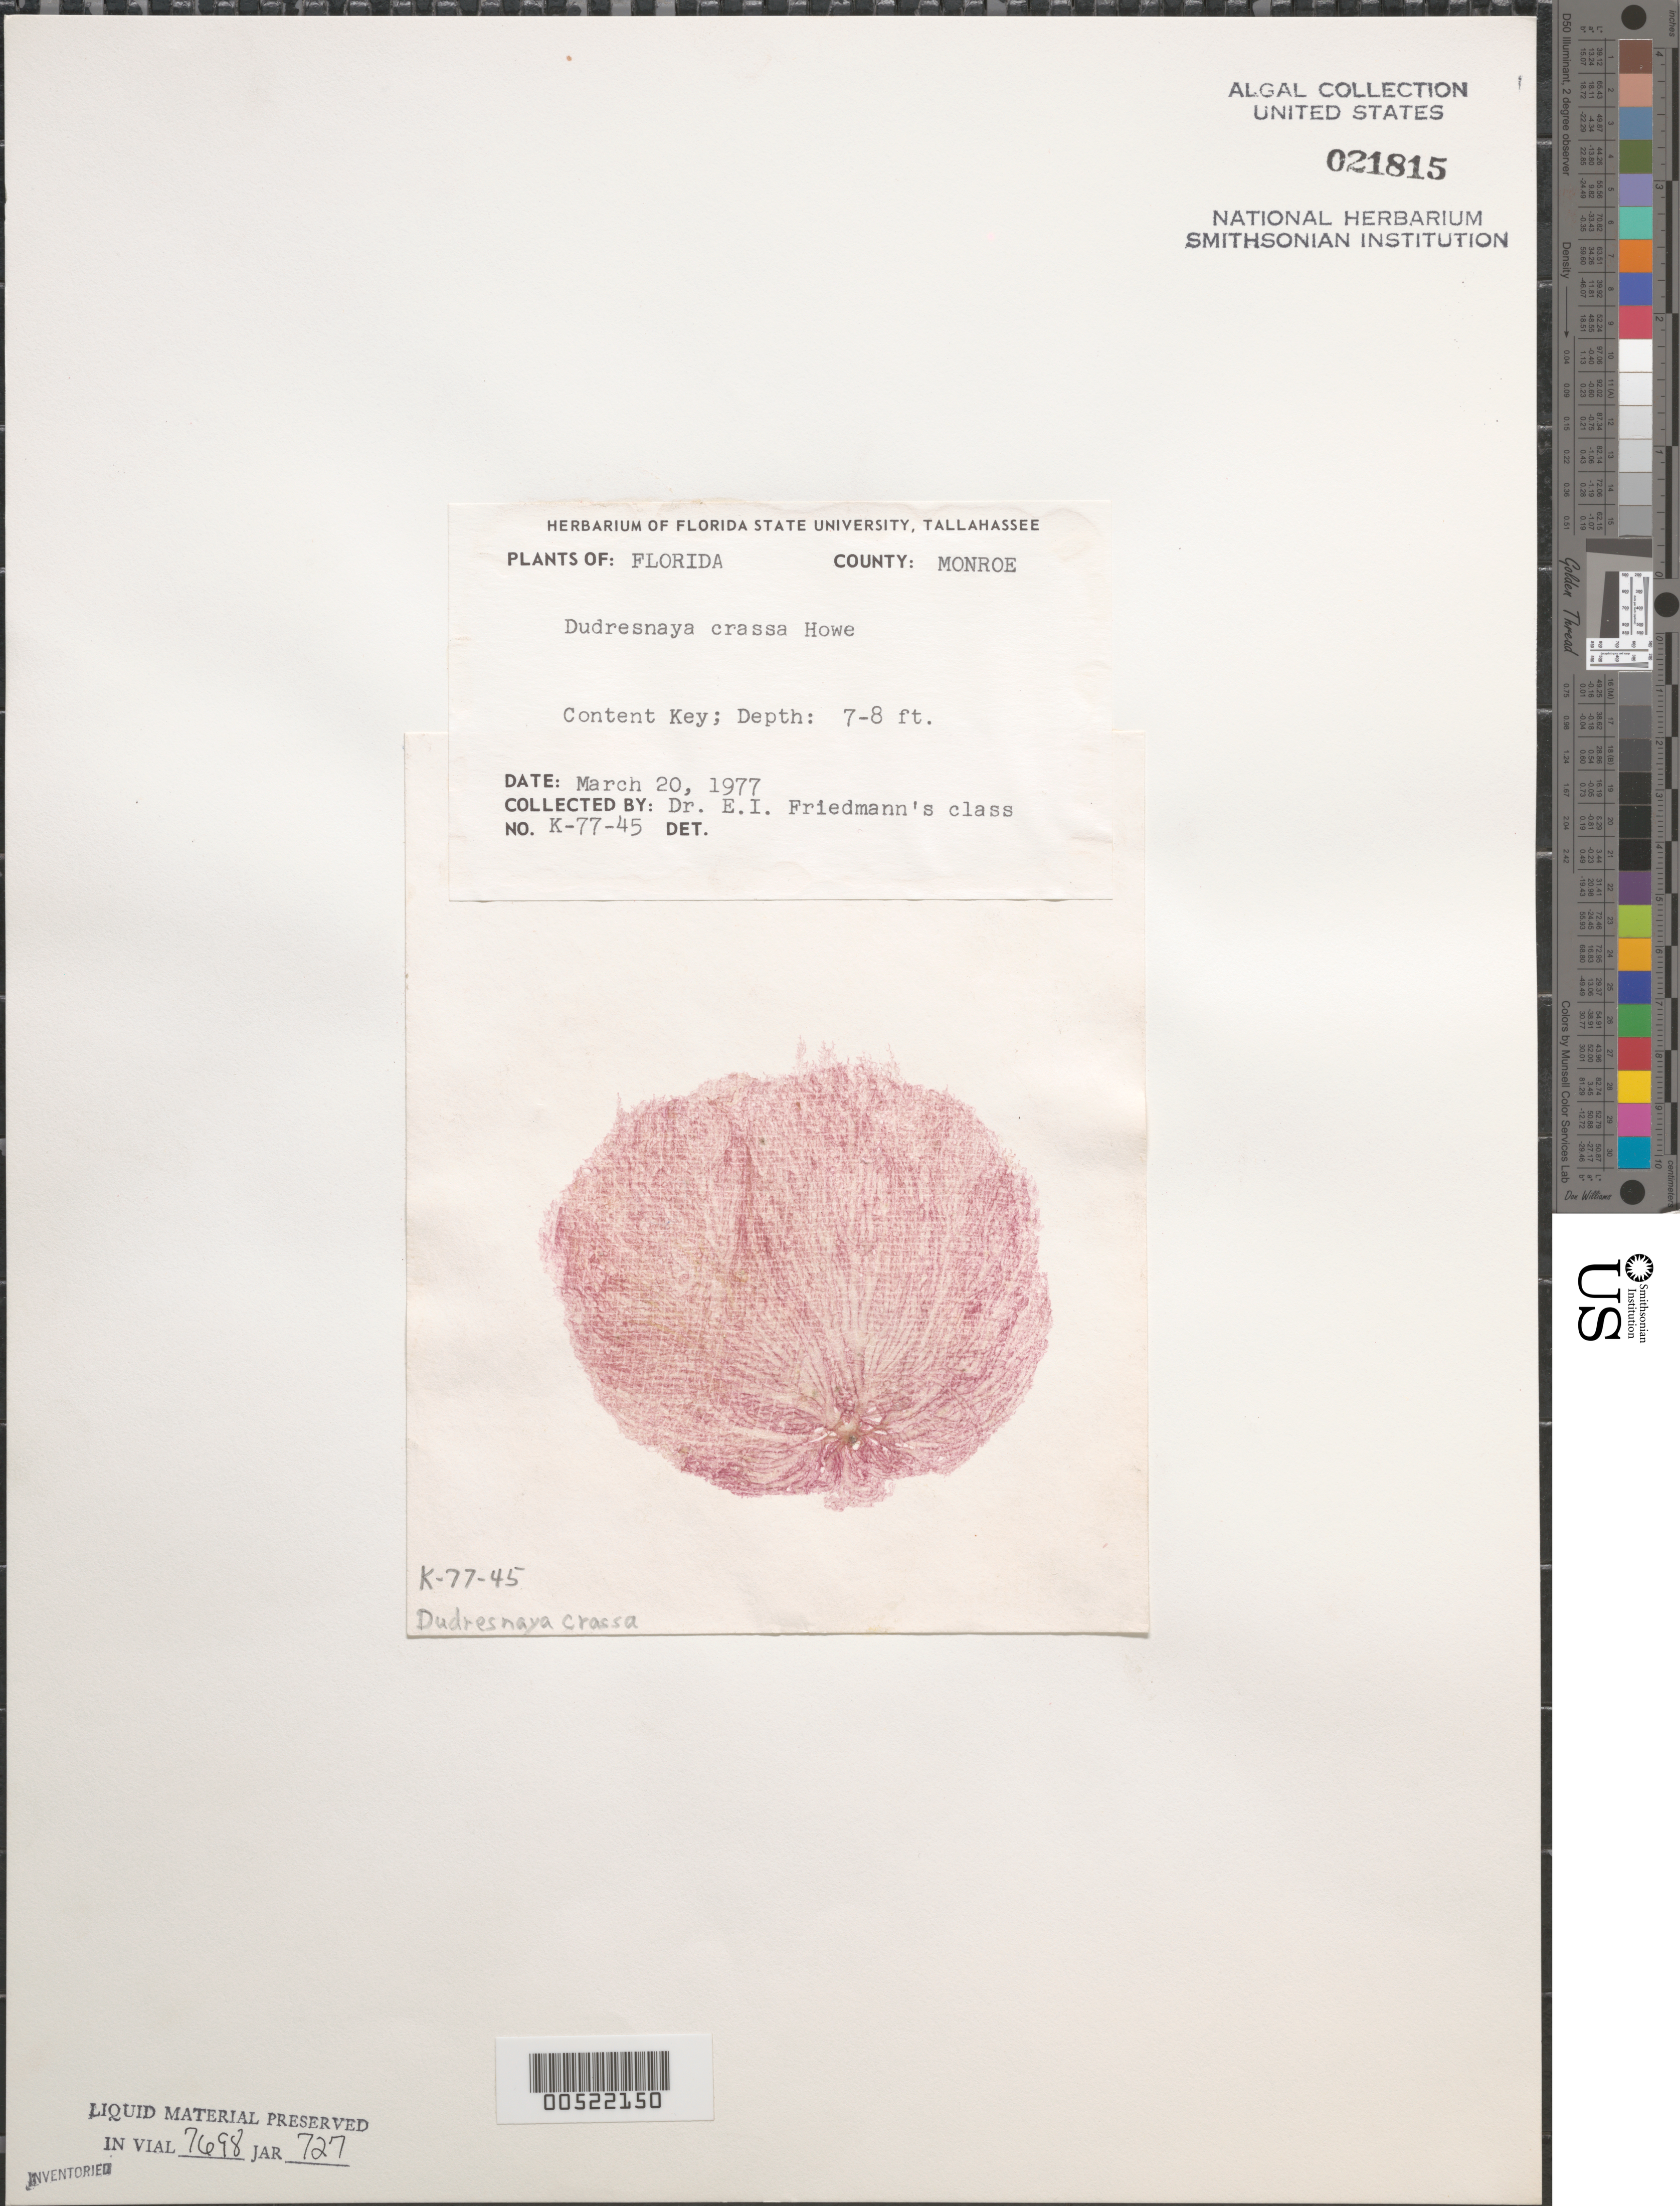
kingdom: Plantae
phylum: Rhodophyta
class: Florideophyceae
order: Gigartinales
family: Dumontiaceae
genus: Dudresnaya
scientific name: Dudresnaya crassa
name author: M. Howe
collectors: E. Friedmann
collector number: K-77-45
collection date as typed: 20 Mar 1977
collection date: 1977-03-20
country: United States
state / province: Florida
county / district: Monroe County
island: Content Keys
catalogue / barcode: US 21815